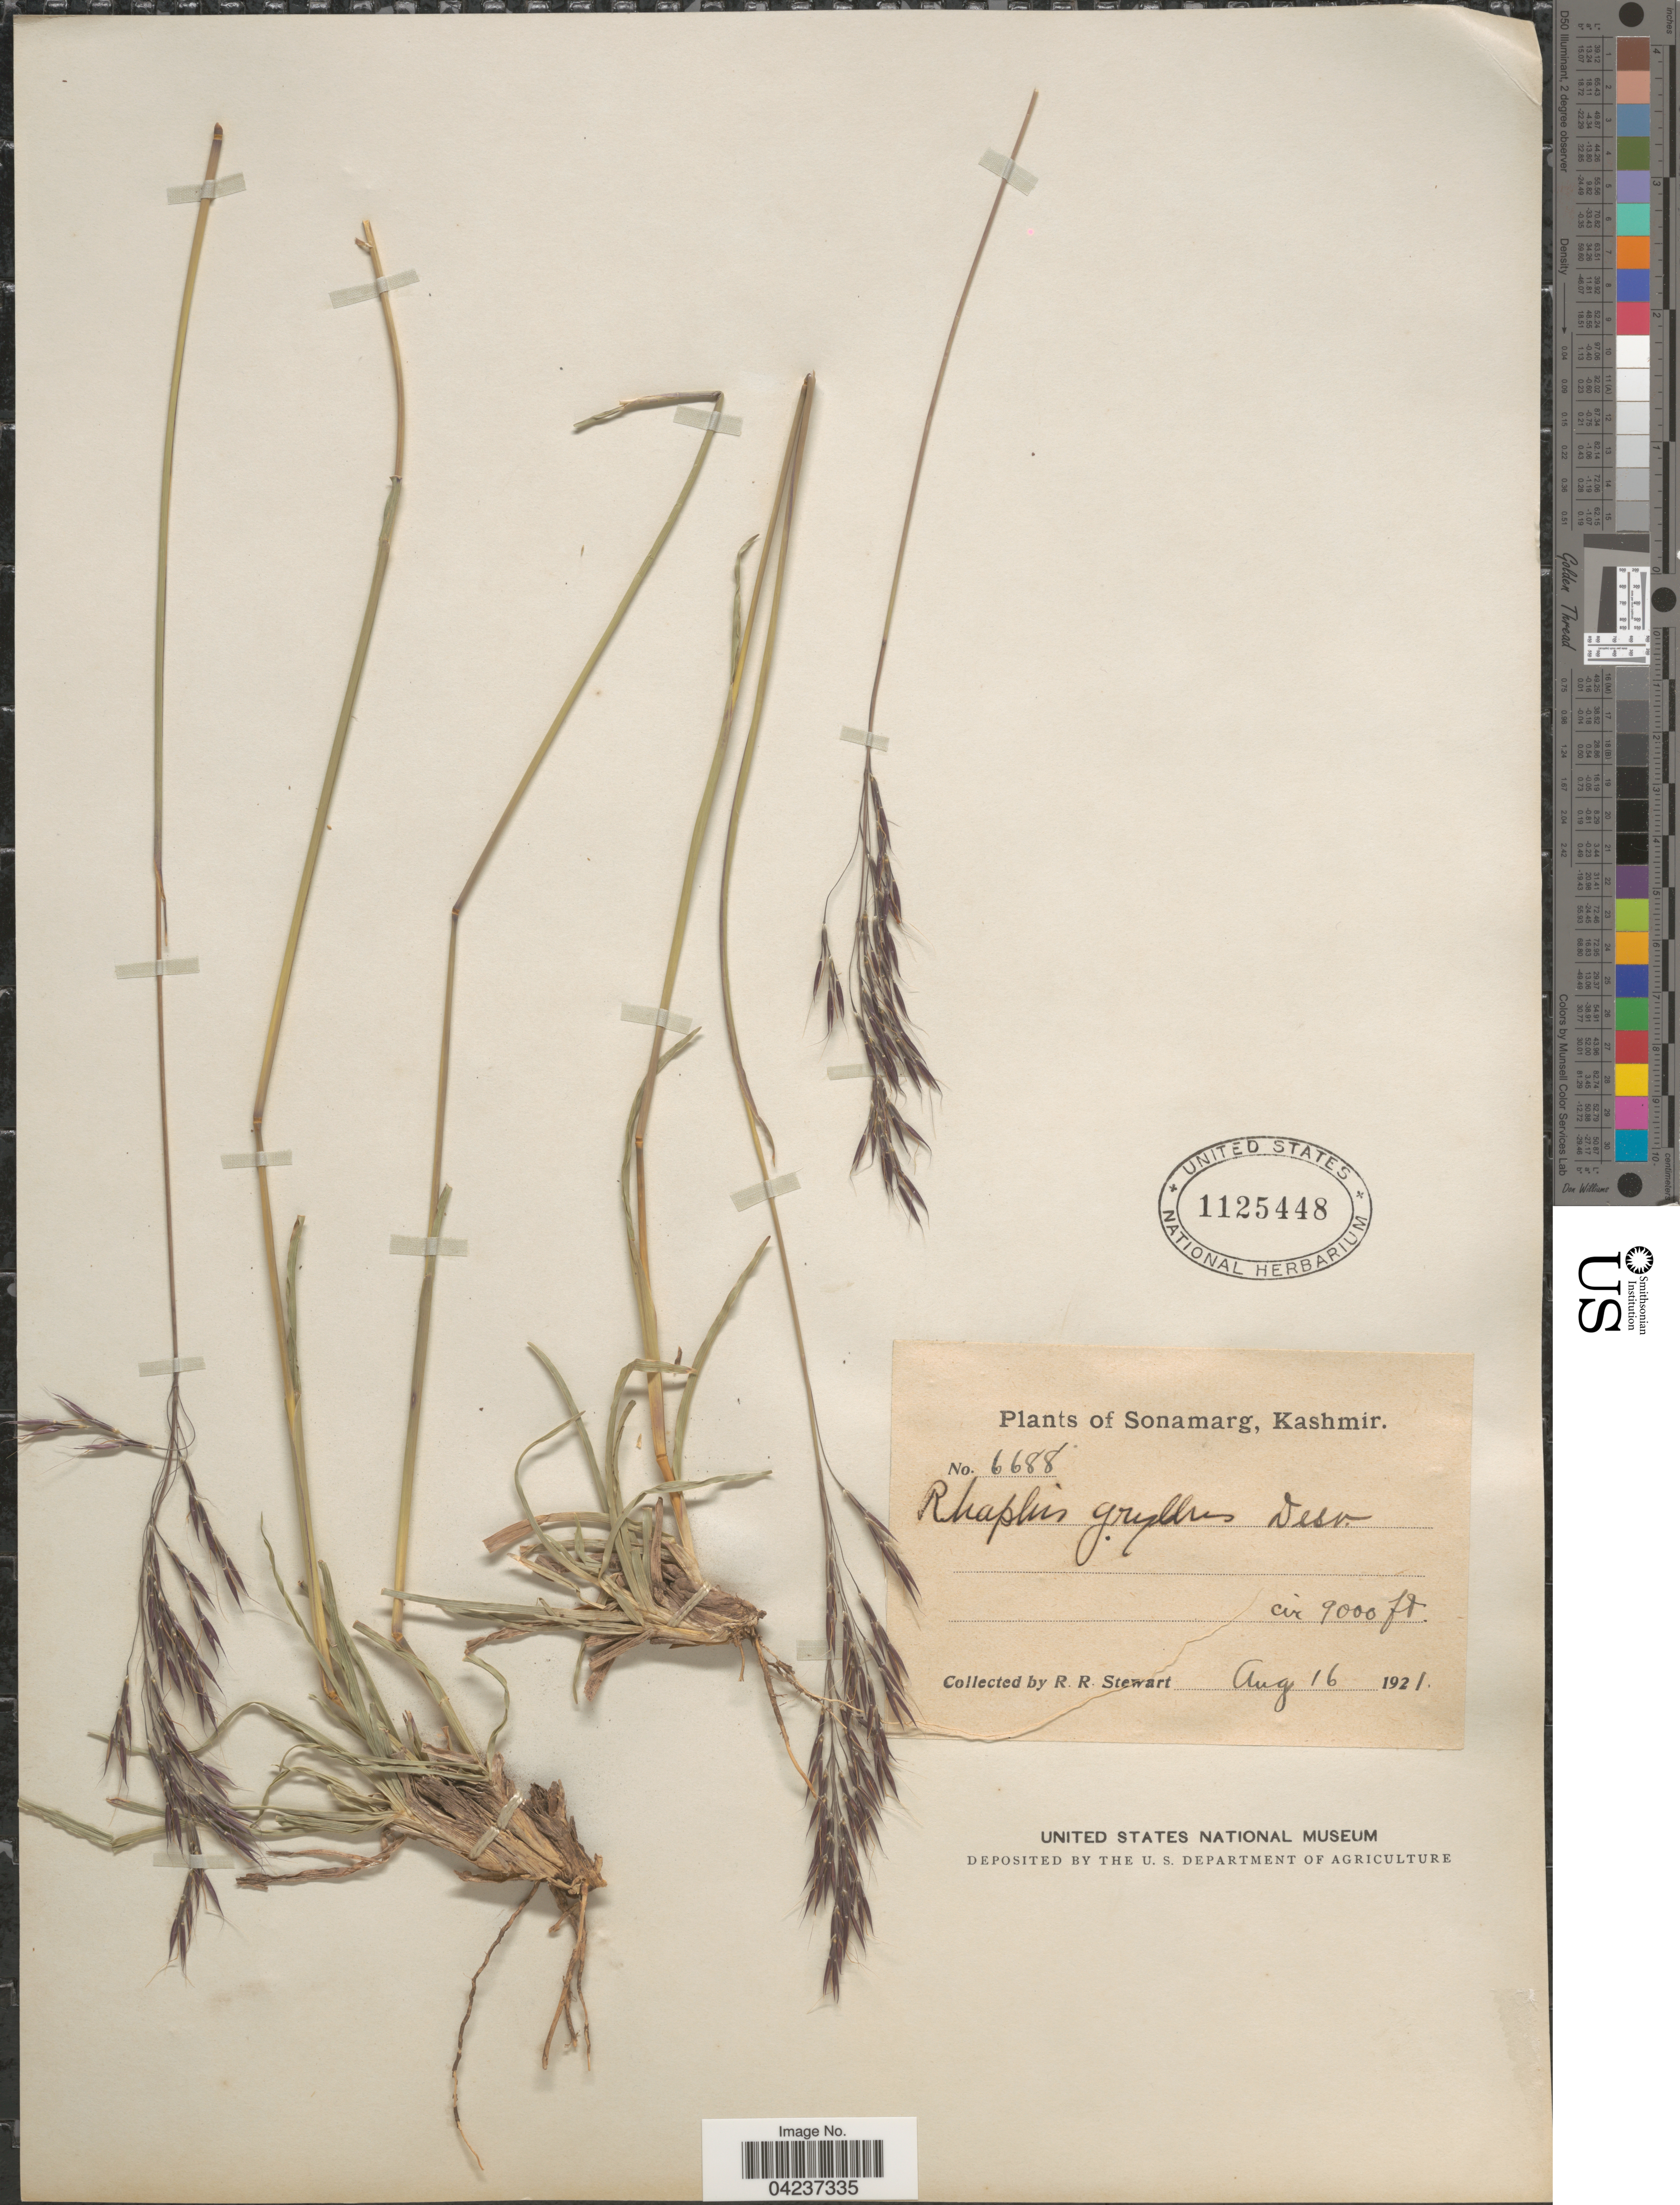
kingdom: Plantae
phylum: Tracheophyta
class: Liliopsida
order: Poales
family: Poaceae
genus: Chrysopogon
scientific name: Chrysopogon gryllus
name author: (L.) Trin.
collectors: R. Stewart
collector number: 6688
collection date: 1921-08-16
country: India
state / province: Jammu and Kashmir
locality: Sonamarg, Kashmir.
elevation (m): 2743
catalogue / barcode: US 1125448